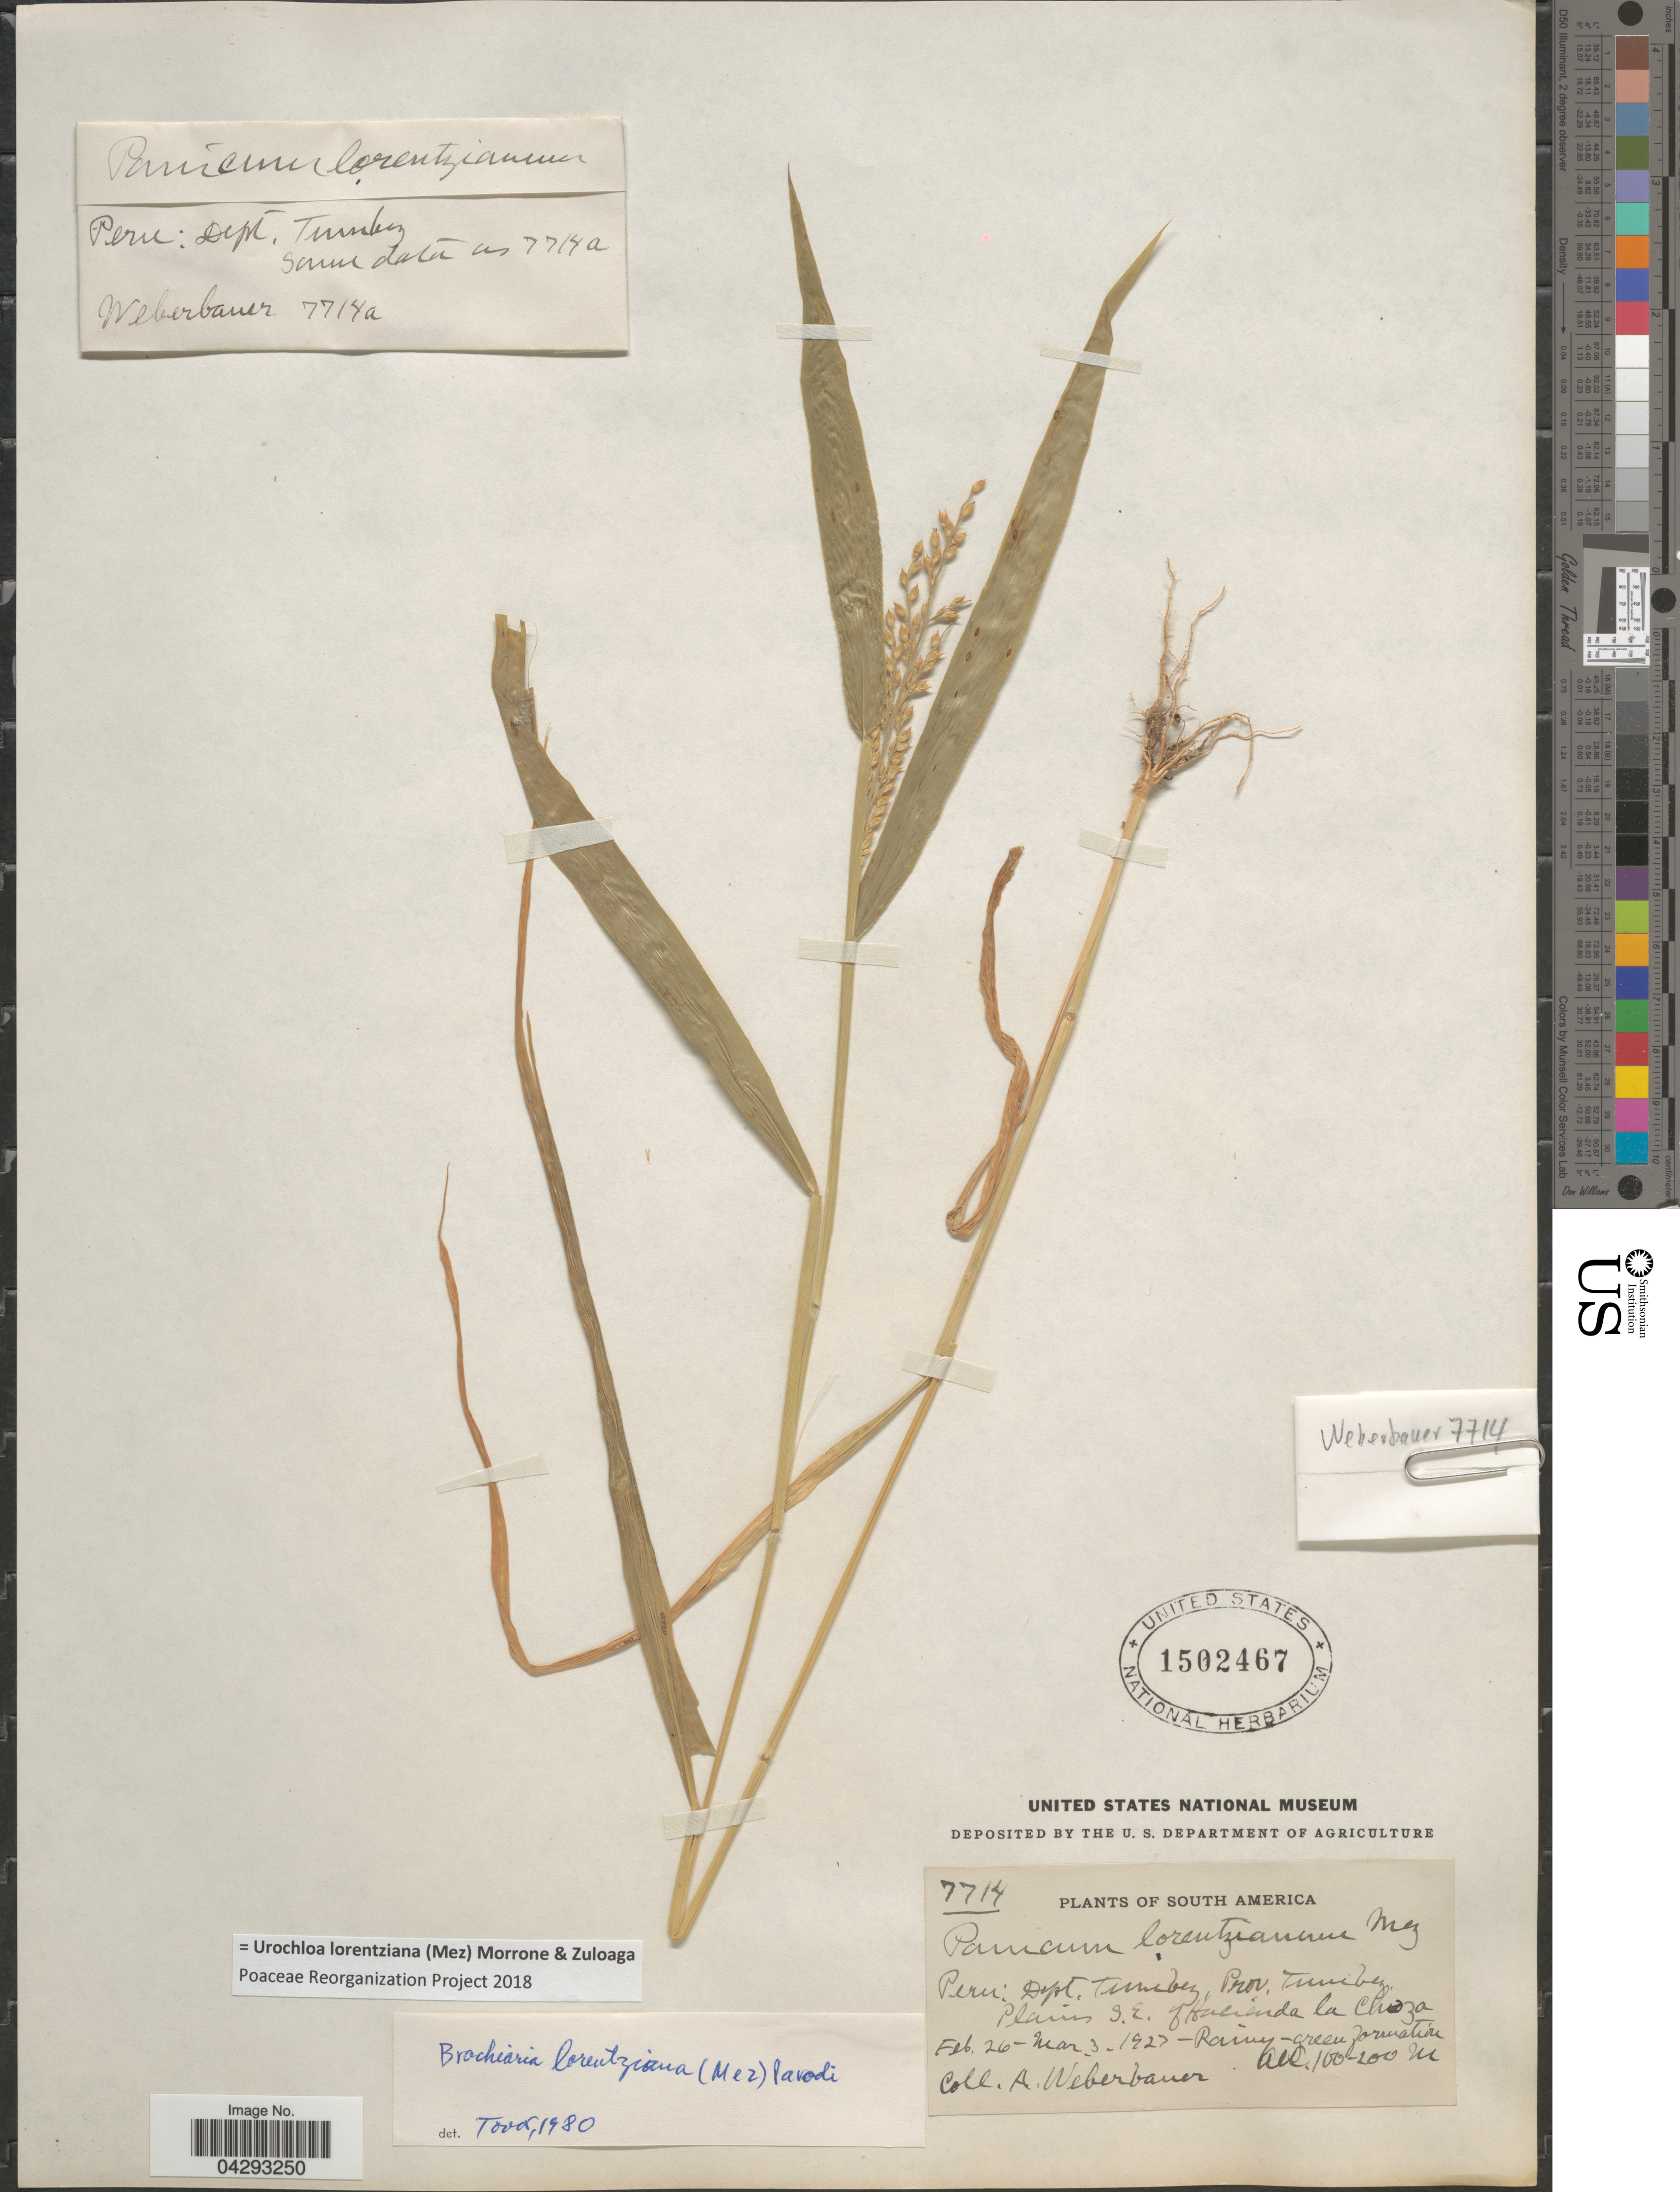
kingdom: Plantae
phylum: Tracheophyta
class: Liliopsida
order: Poales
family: Poaceae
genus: Urochloa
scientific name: Urochloa lorentziana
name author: (Mez) Morrone & Zuloaga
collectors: A. Weberbauer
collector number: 7714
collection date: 1927-02-26/1927-03-03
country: Peru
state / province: Tumbes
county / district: Tumbes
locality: Dept. Tumbes, Prov. Tumbes. Plains S. E. of Hacienda la Choza.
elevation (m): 100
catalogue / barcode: US 1502467